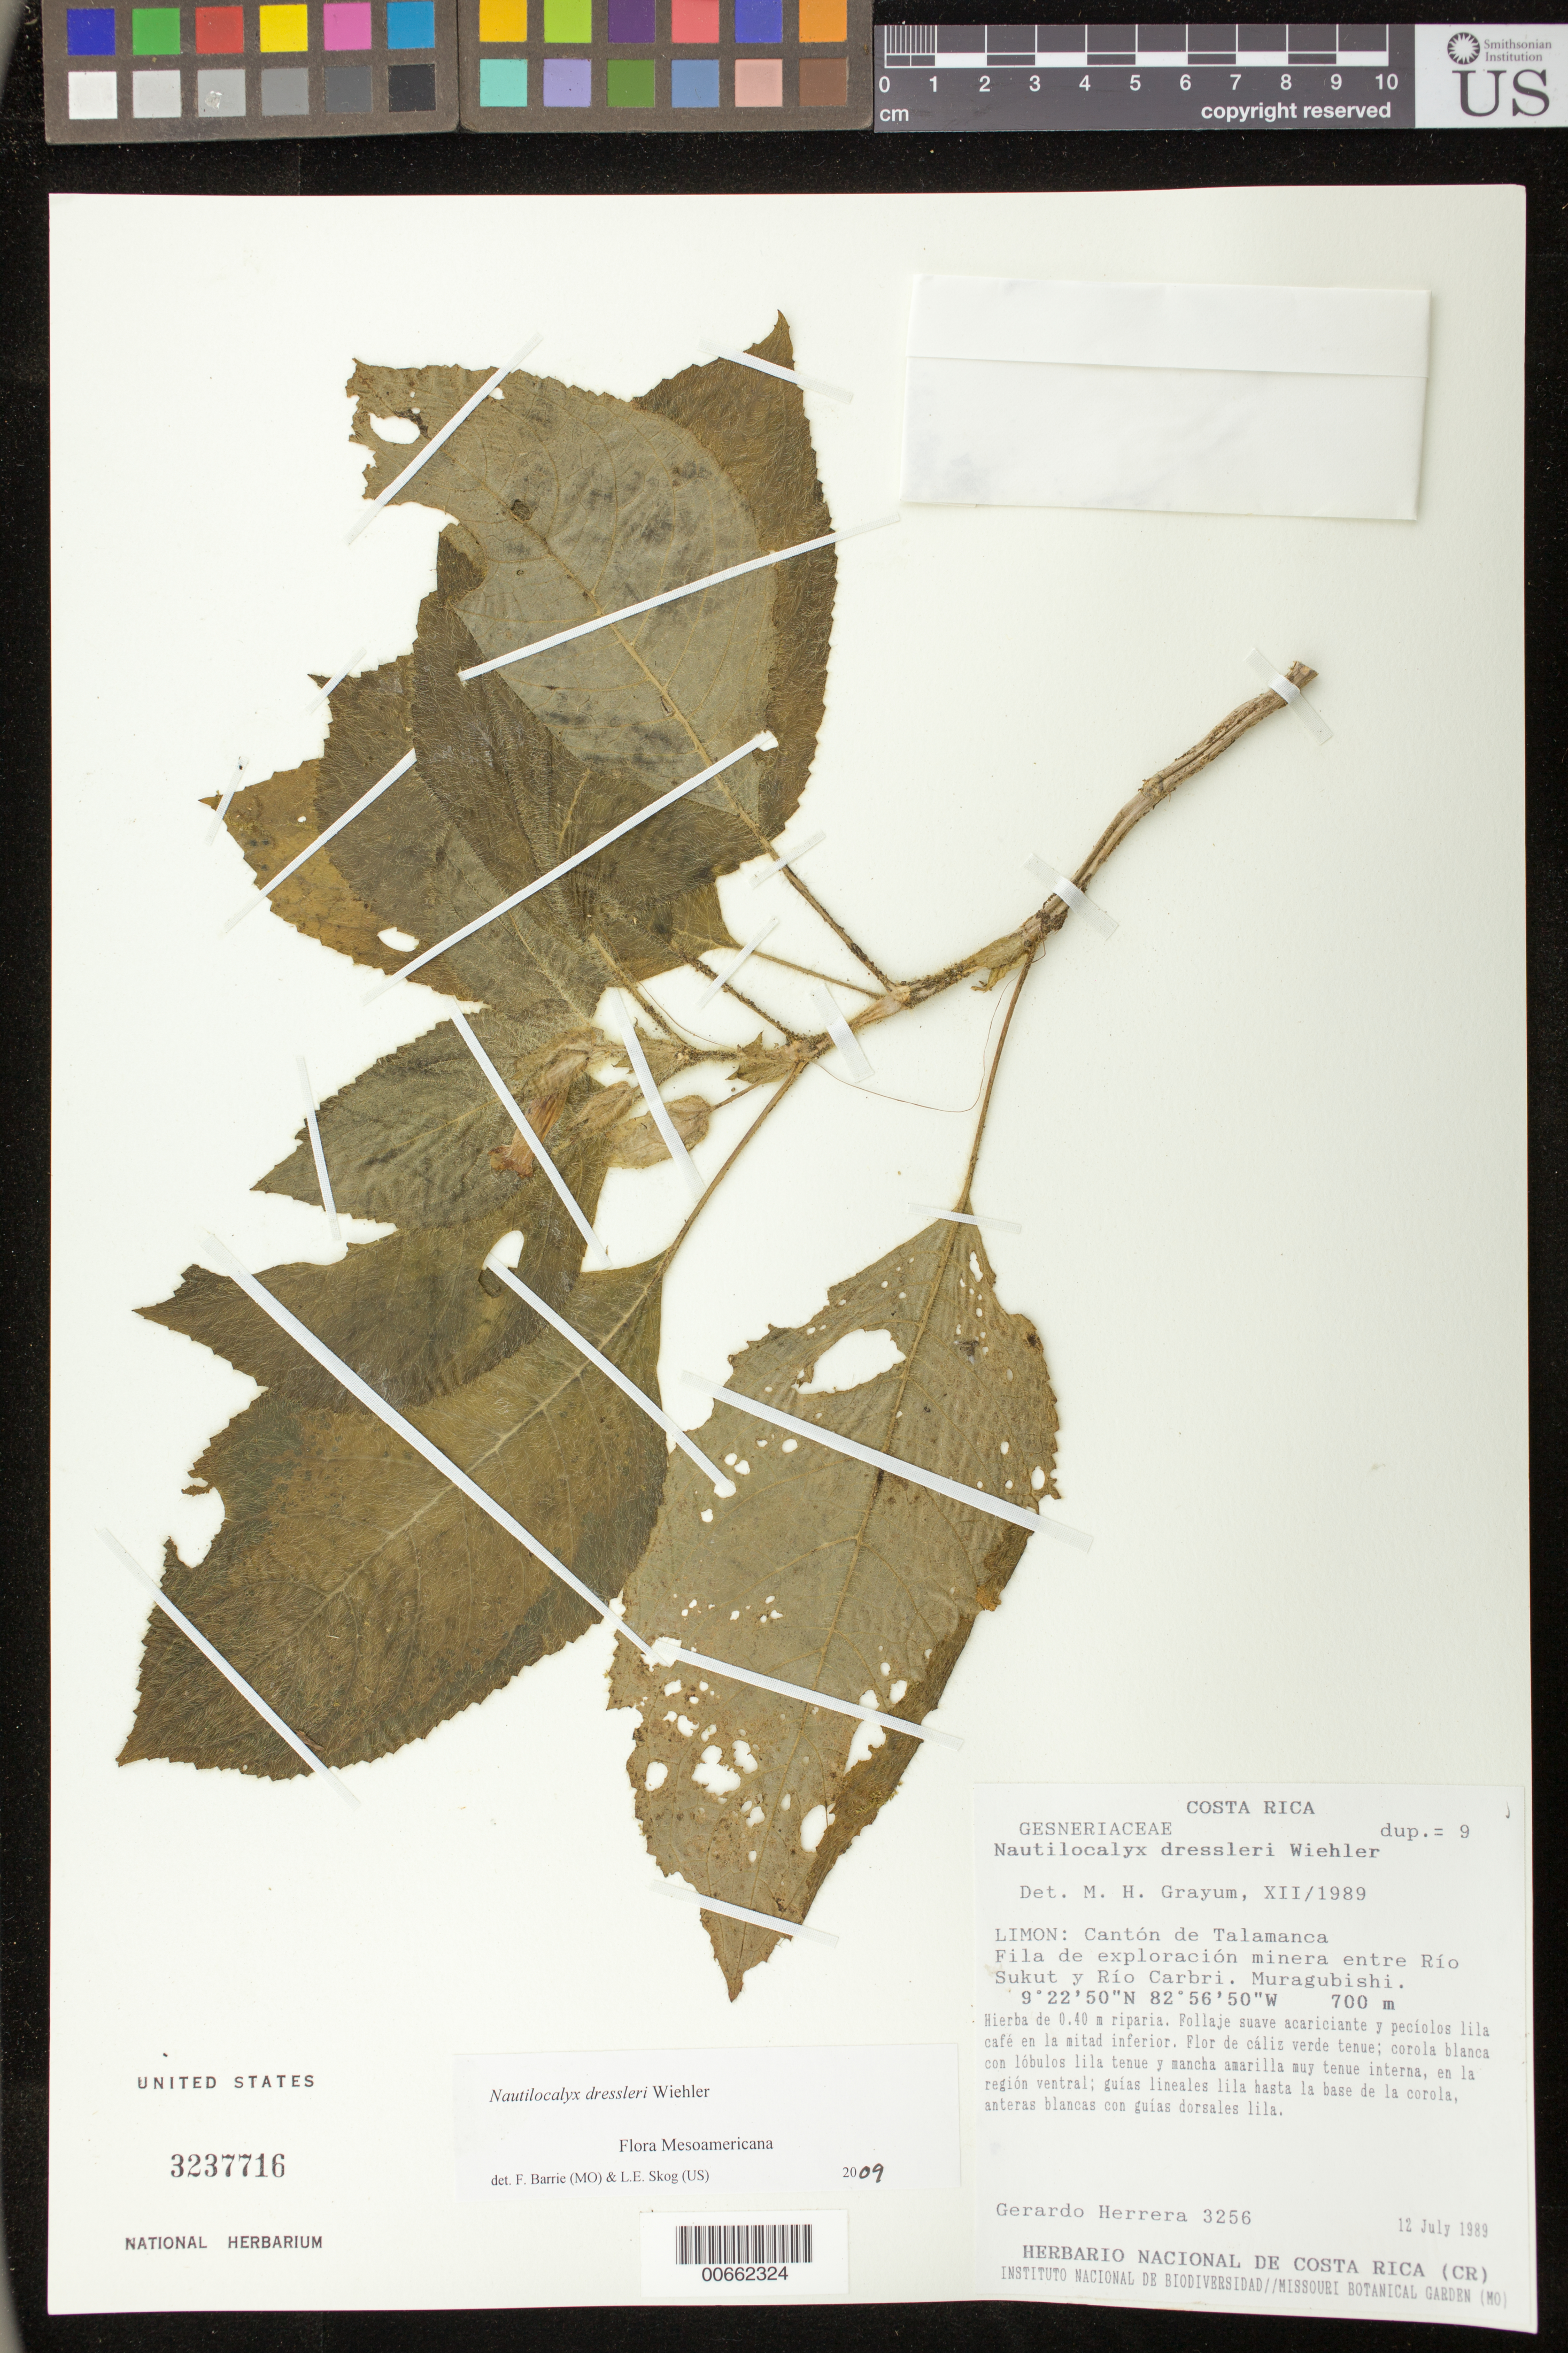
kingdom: Plantae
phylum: Tracheophyta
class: Magnoliopsida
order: Lamiales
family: Gesneriaceae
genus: Nautilocalyx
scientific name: Nautilocalyx dressleri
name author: Wiehler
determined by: Grayum, M. H., (MO MO)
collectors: G. Herrera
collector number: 3256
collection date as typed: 12 Jul 1989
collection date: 1989-07-12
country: Costa Rica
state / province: Limón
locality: Cantón Talamanca, Dist. Bratsi, Fila de exploracion minera entre Rio Sukut y Rio Carbri. Muragubishi.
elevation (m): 700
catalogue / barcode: US 3237716